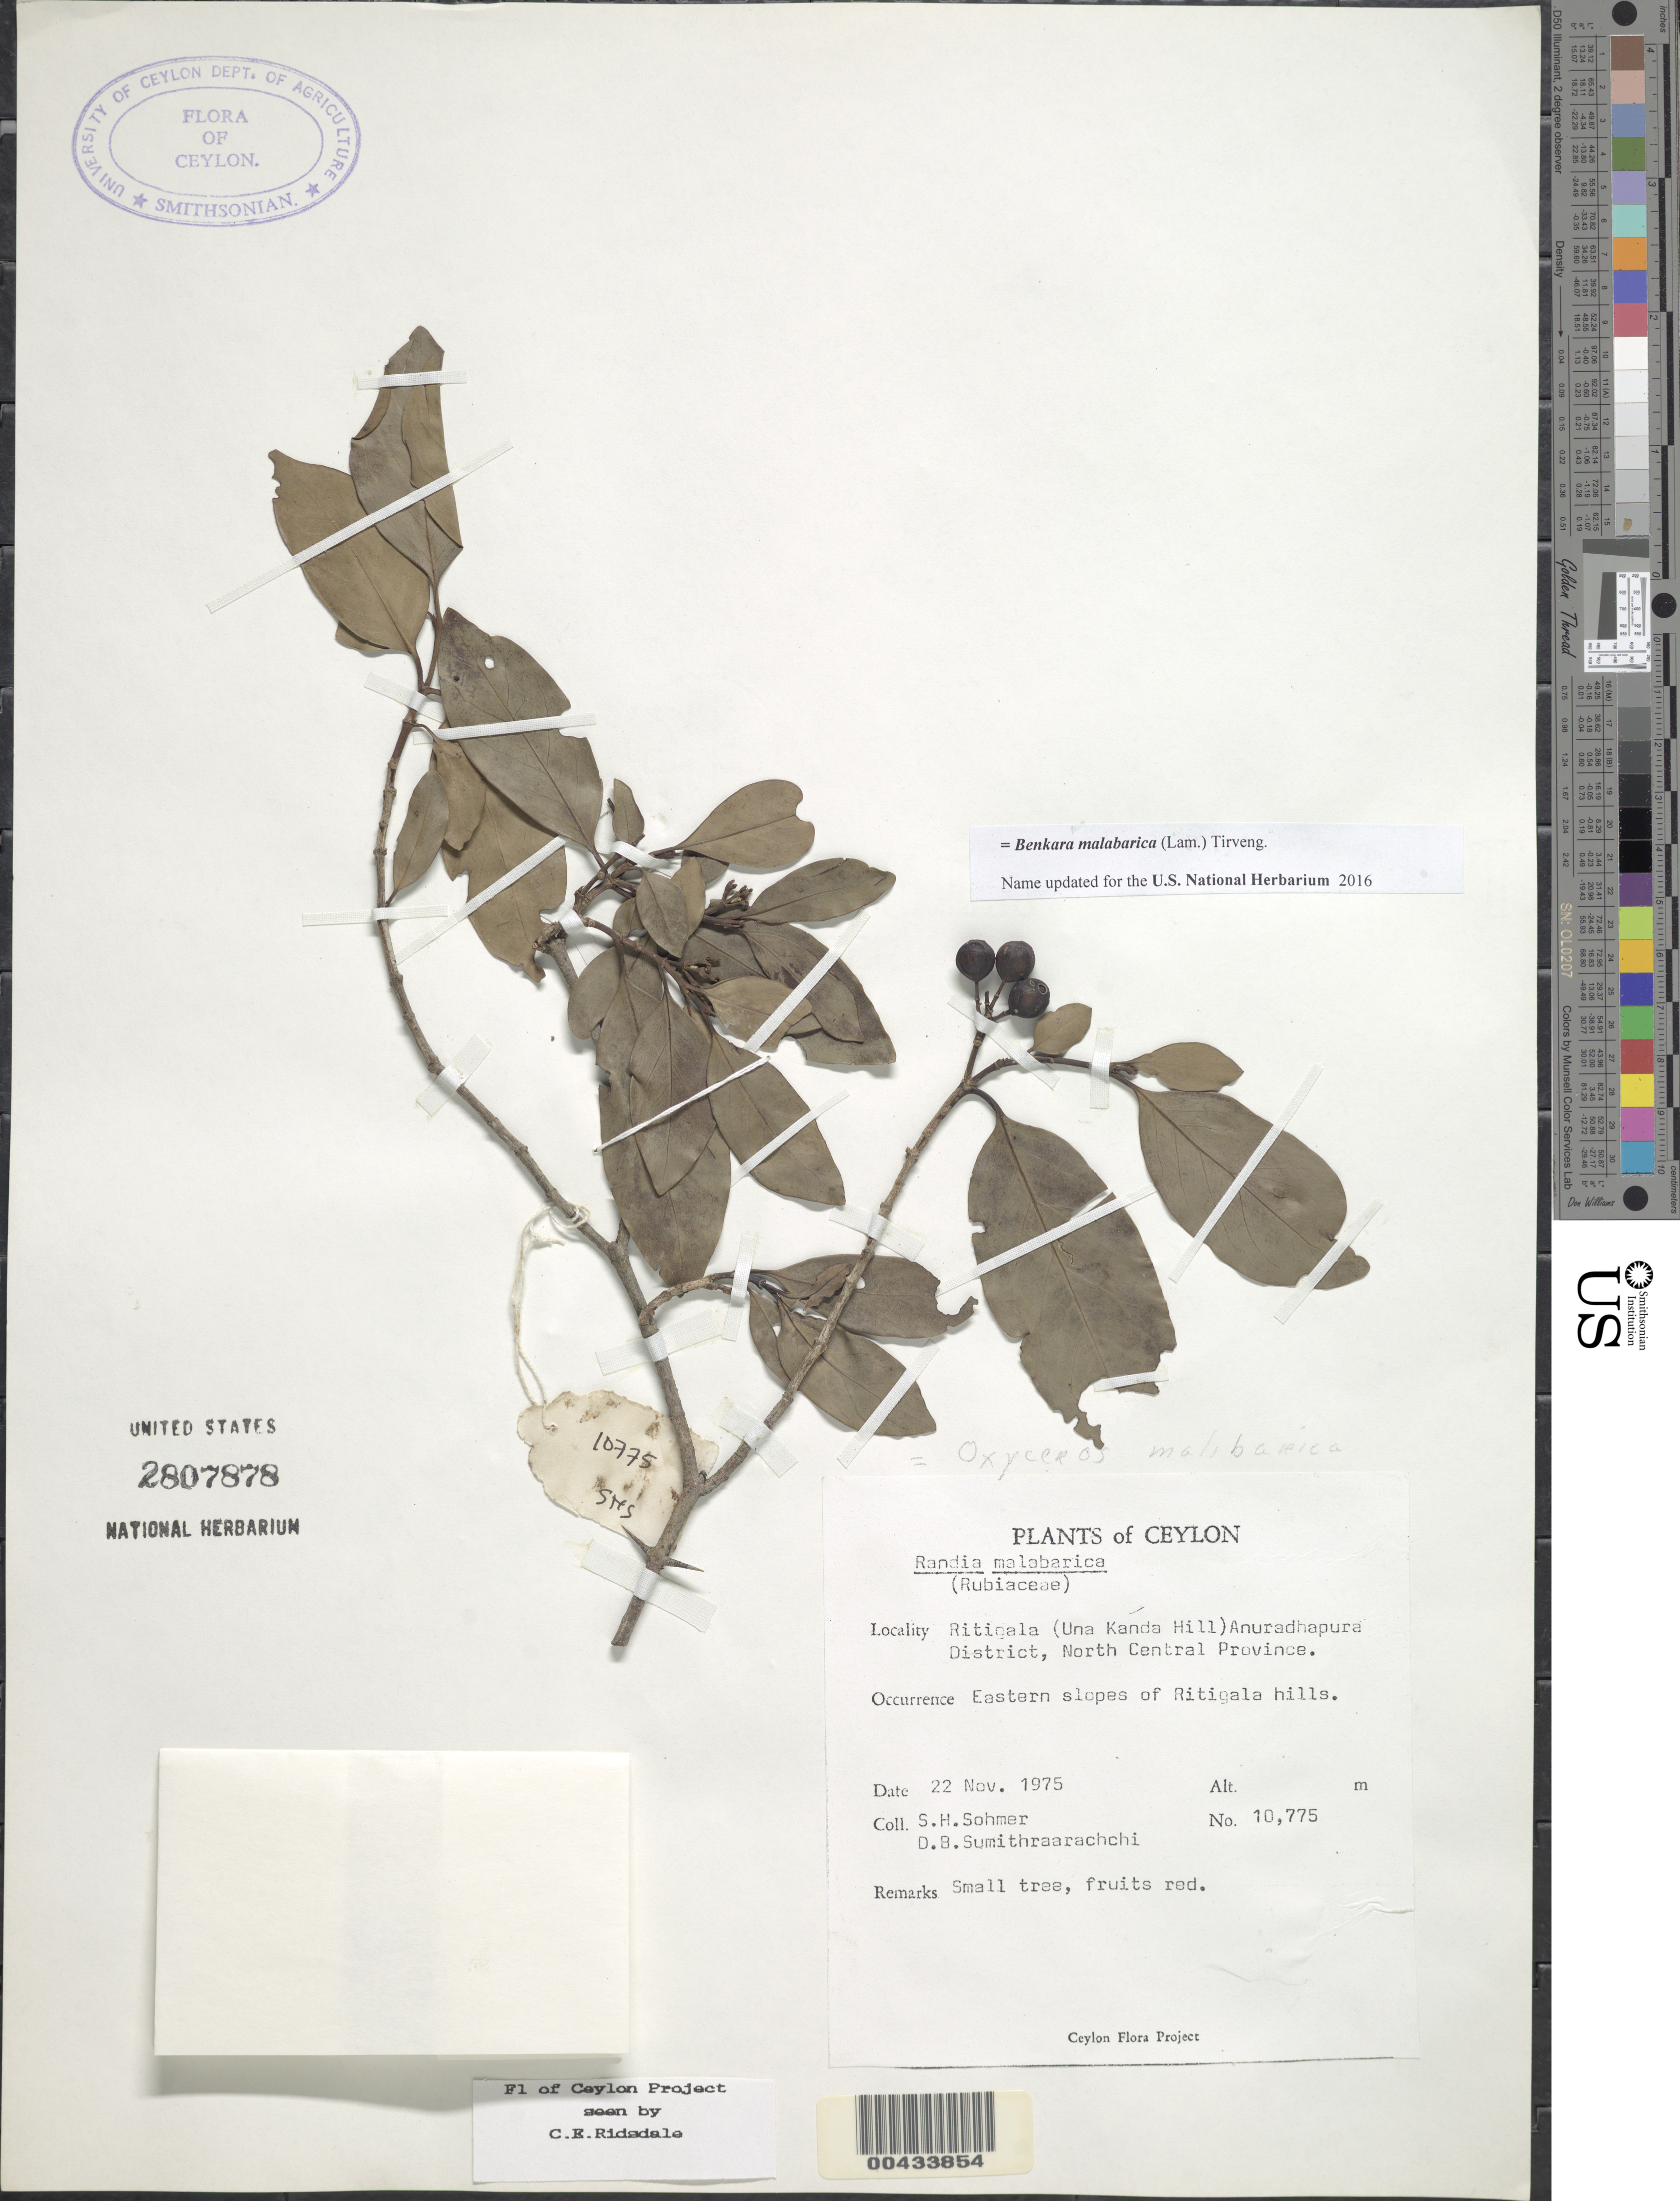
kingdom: Plantae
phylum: Tracheophyta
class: Magnoliopsida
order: Gentianales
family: Rubiaceae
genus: Oxyceros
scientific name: Oxyceros malabarica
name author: (Lam.) Tirveng.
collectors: S. H. Sohmer & D. B. Sumithraarachchi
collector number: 10775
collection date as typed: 22 Nov 1975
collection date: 1975-11-22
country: Sri Lanka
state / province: North Central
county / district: Anuradhapura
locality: Ritigala (Una Kanda Hill)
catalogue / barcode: US 2807878